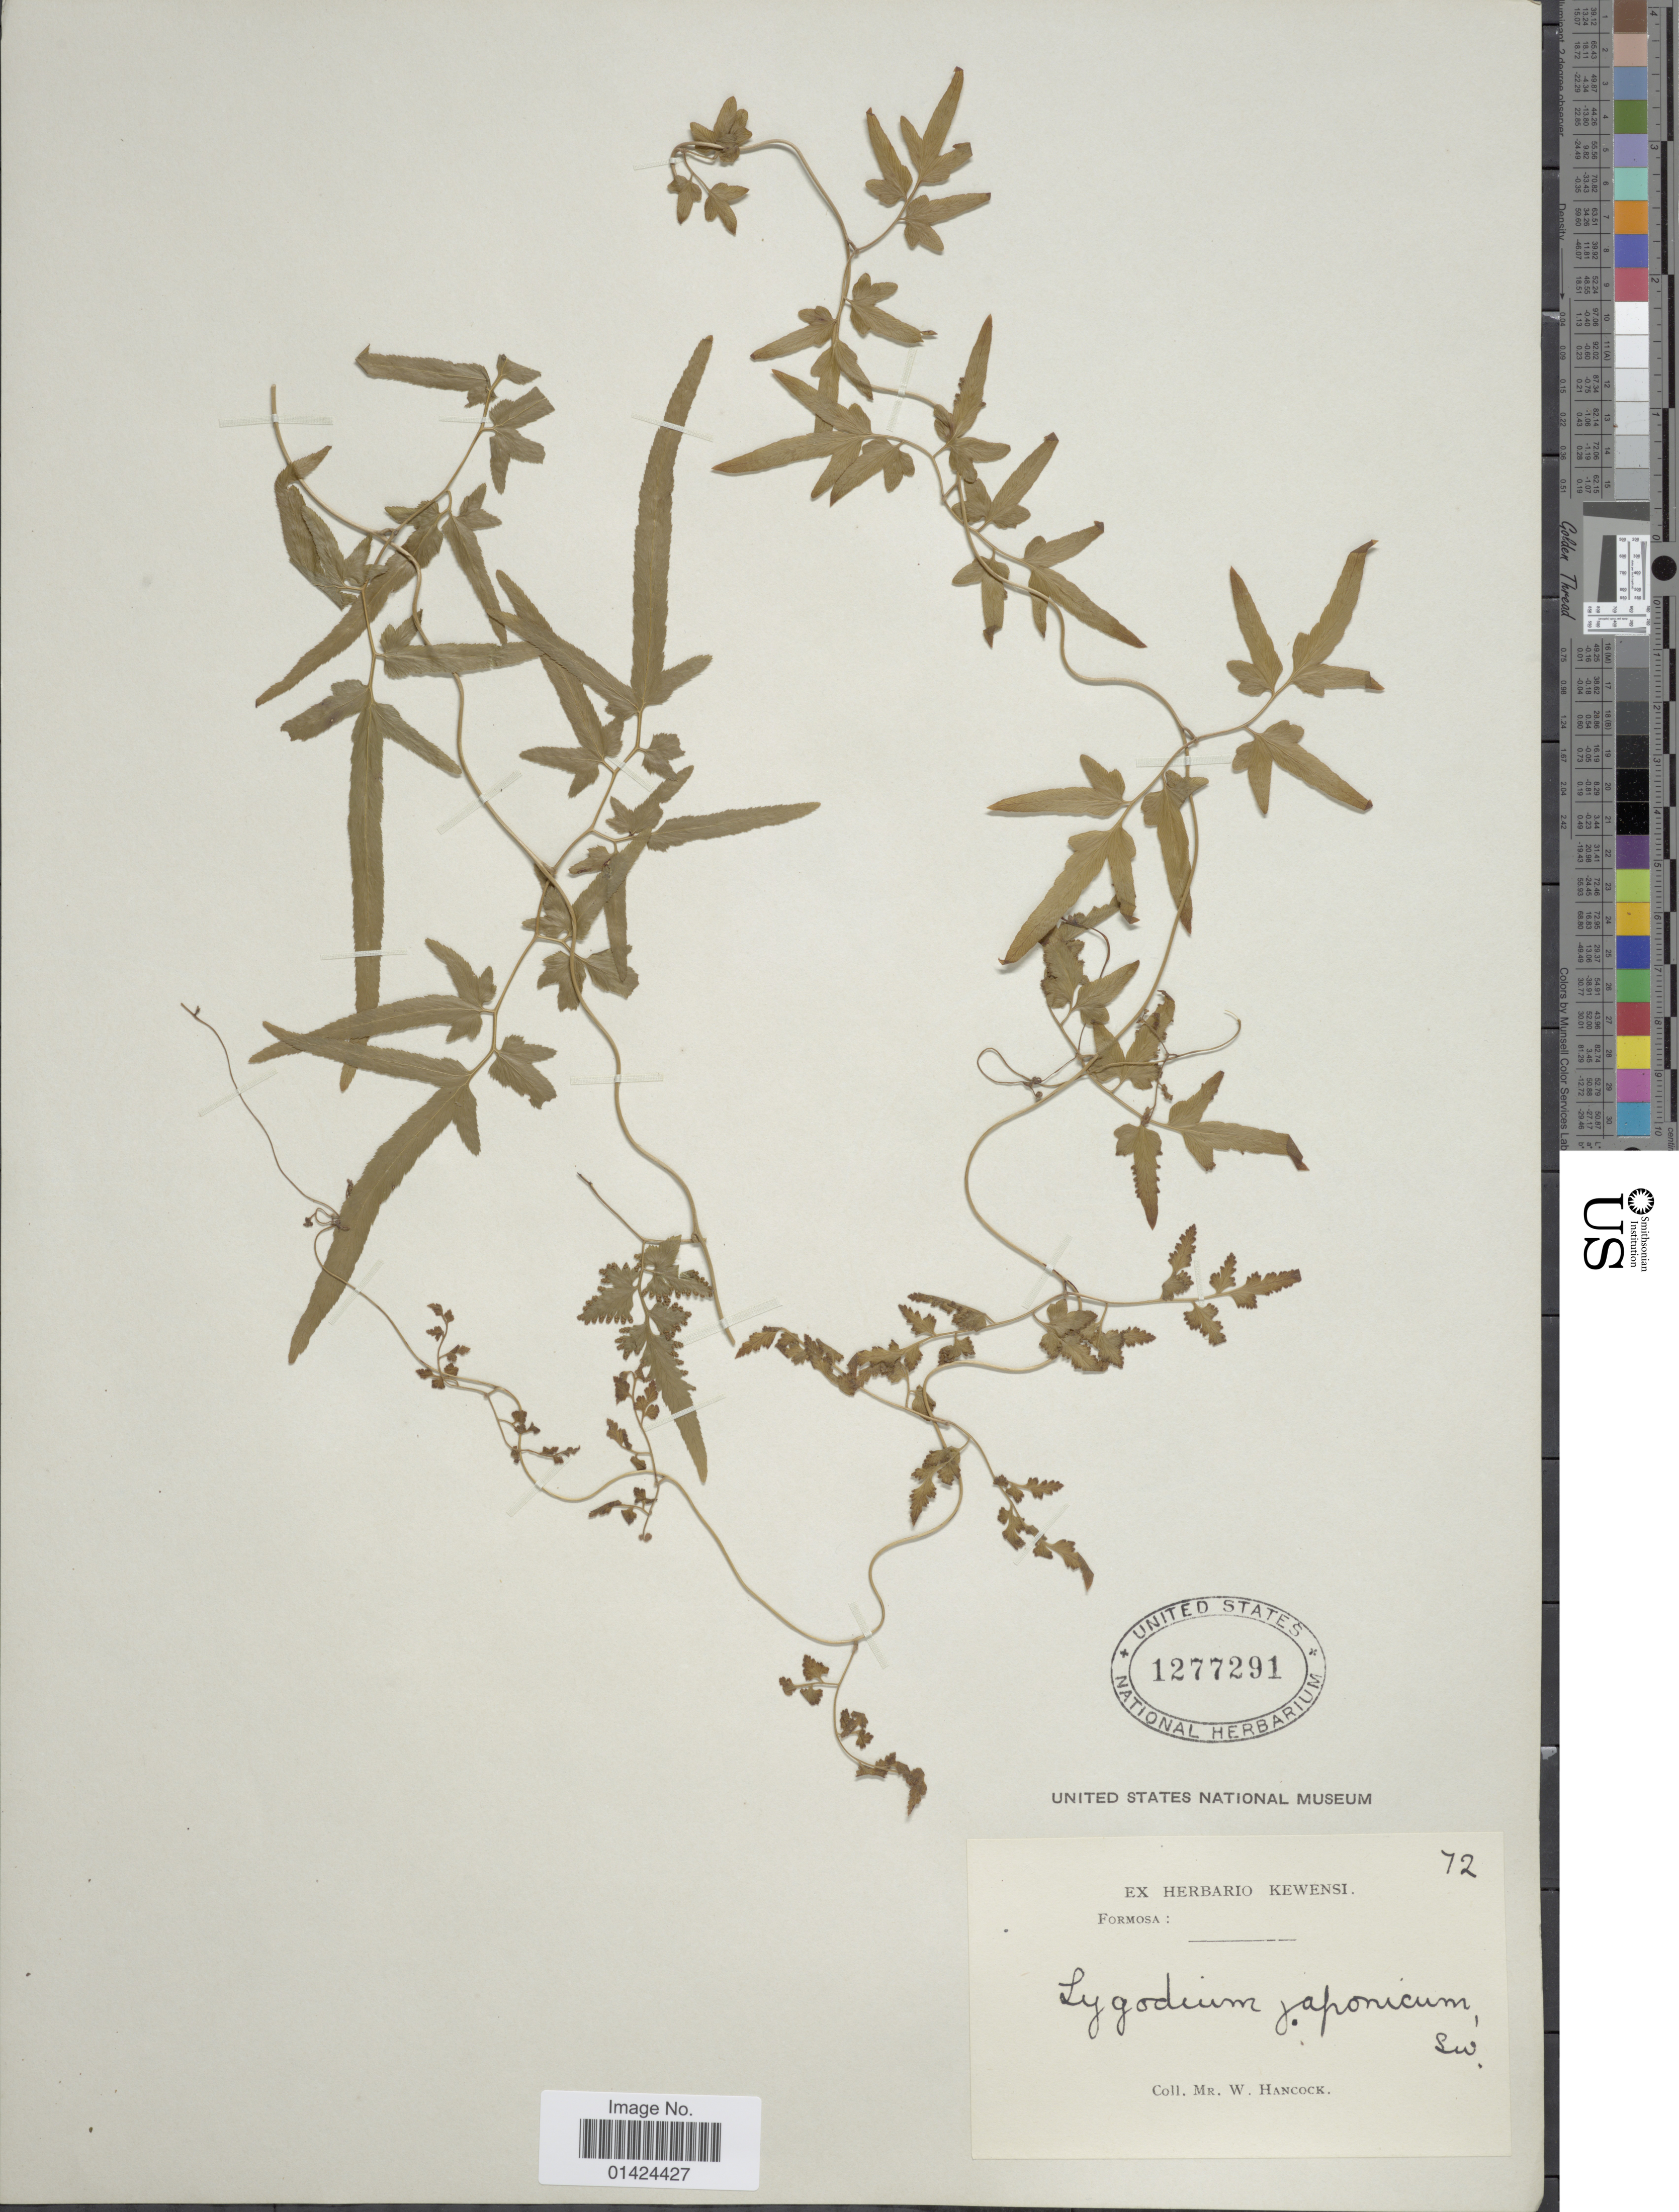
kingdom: Plantae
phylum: Tracheophyta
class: Polypodiopsida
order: Schizaeales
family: Lygodiaceae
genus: Lygodium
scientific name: Lygodium japonicum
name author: (Thunb.) Sw.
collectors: W. Hancock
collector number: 72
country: Taiwan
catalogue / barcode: US 1277291